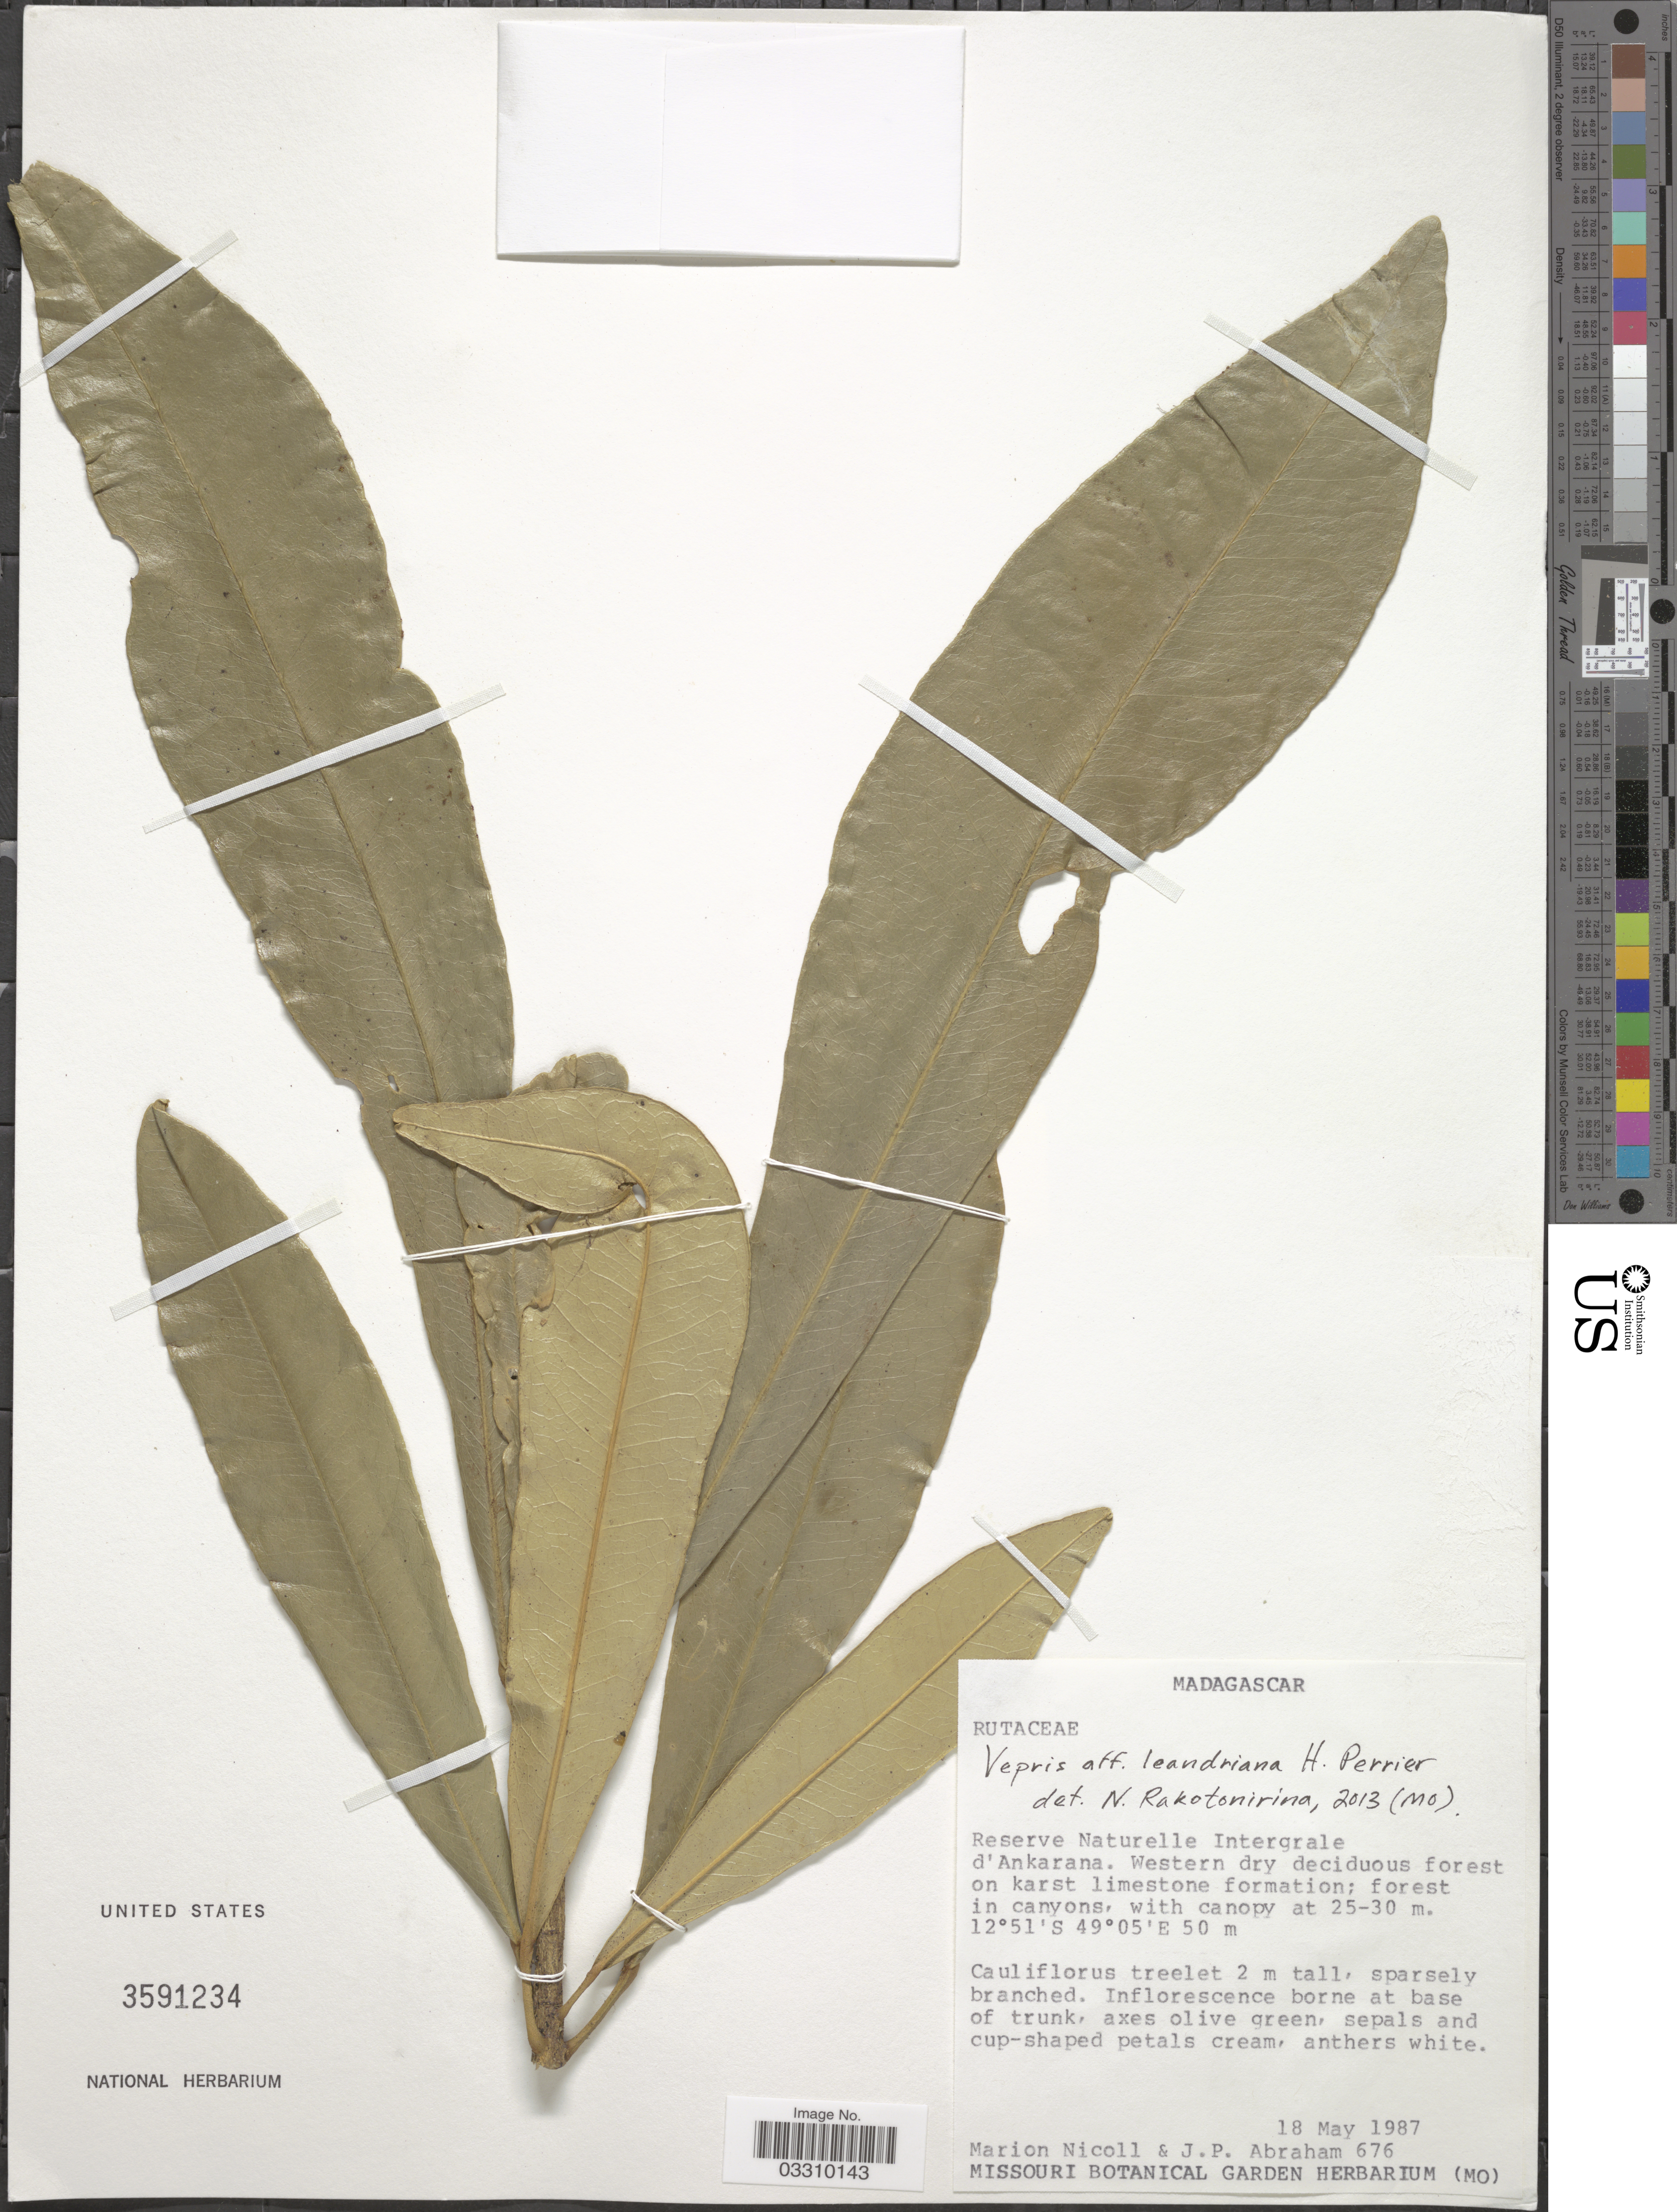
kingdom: Plantae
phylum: Tracheophyta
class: Magnoliopsida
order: Sapindales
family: Rutaceae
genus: Vepris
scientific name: Vepris leandriana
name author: H. Perrier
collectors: M. F. Nicoll & J. P. Abraham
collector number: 676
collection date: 1987-05-18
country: Madagascar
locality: Reserve Naturelle Intergrale d'Ankarana. Western dry deciduous forest on karst limestone formation.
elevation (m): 50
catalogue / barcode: US 3591234